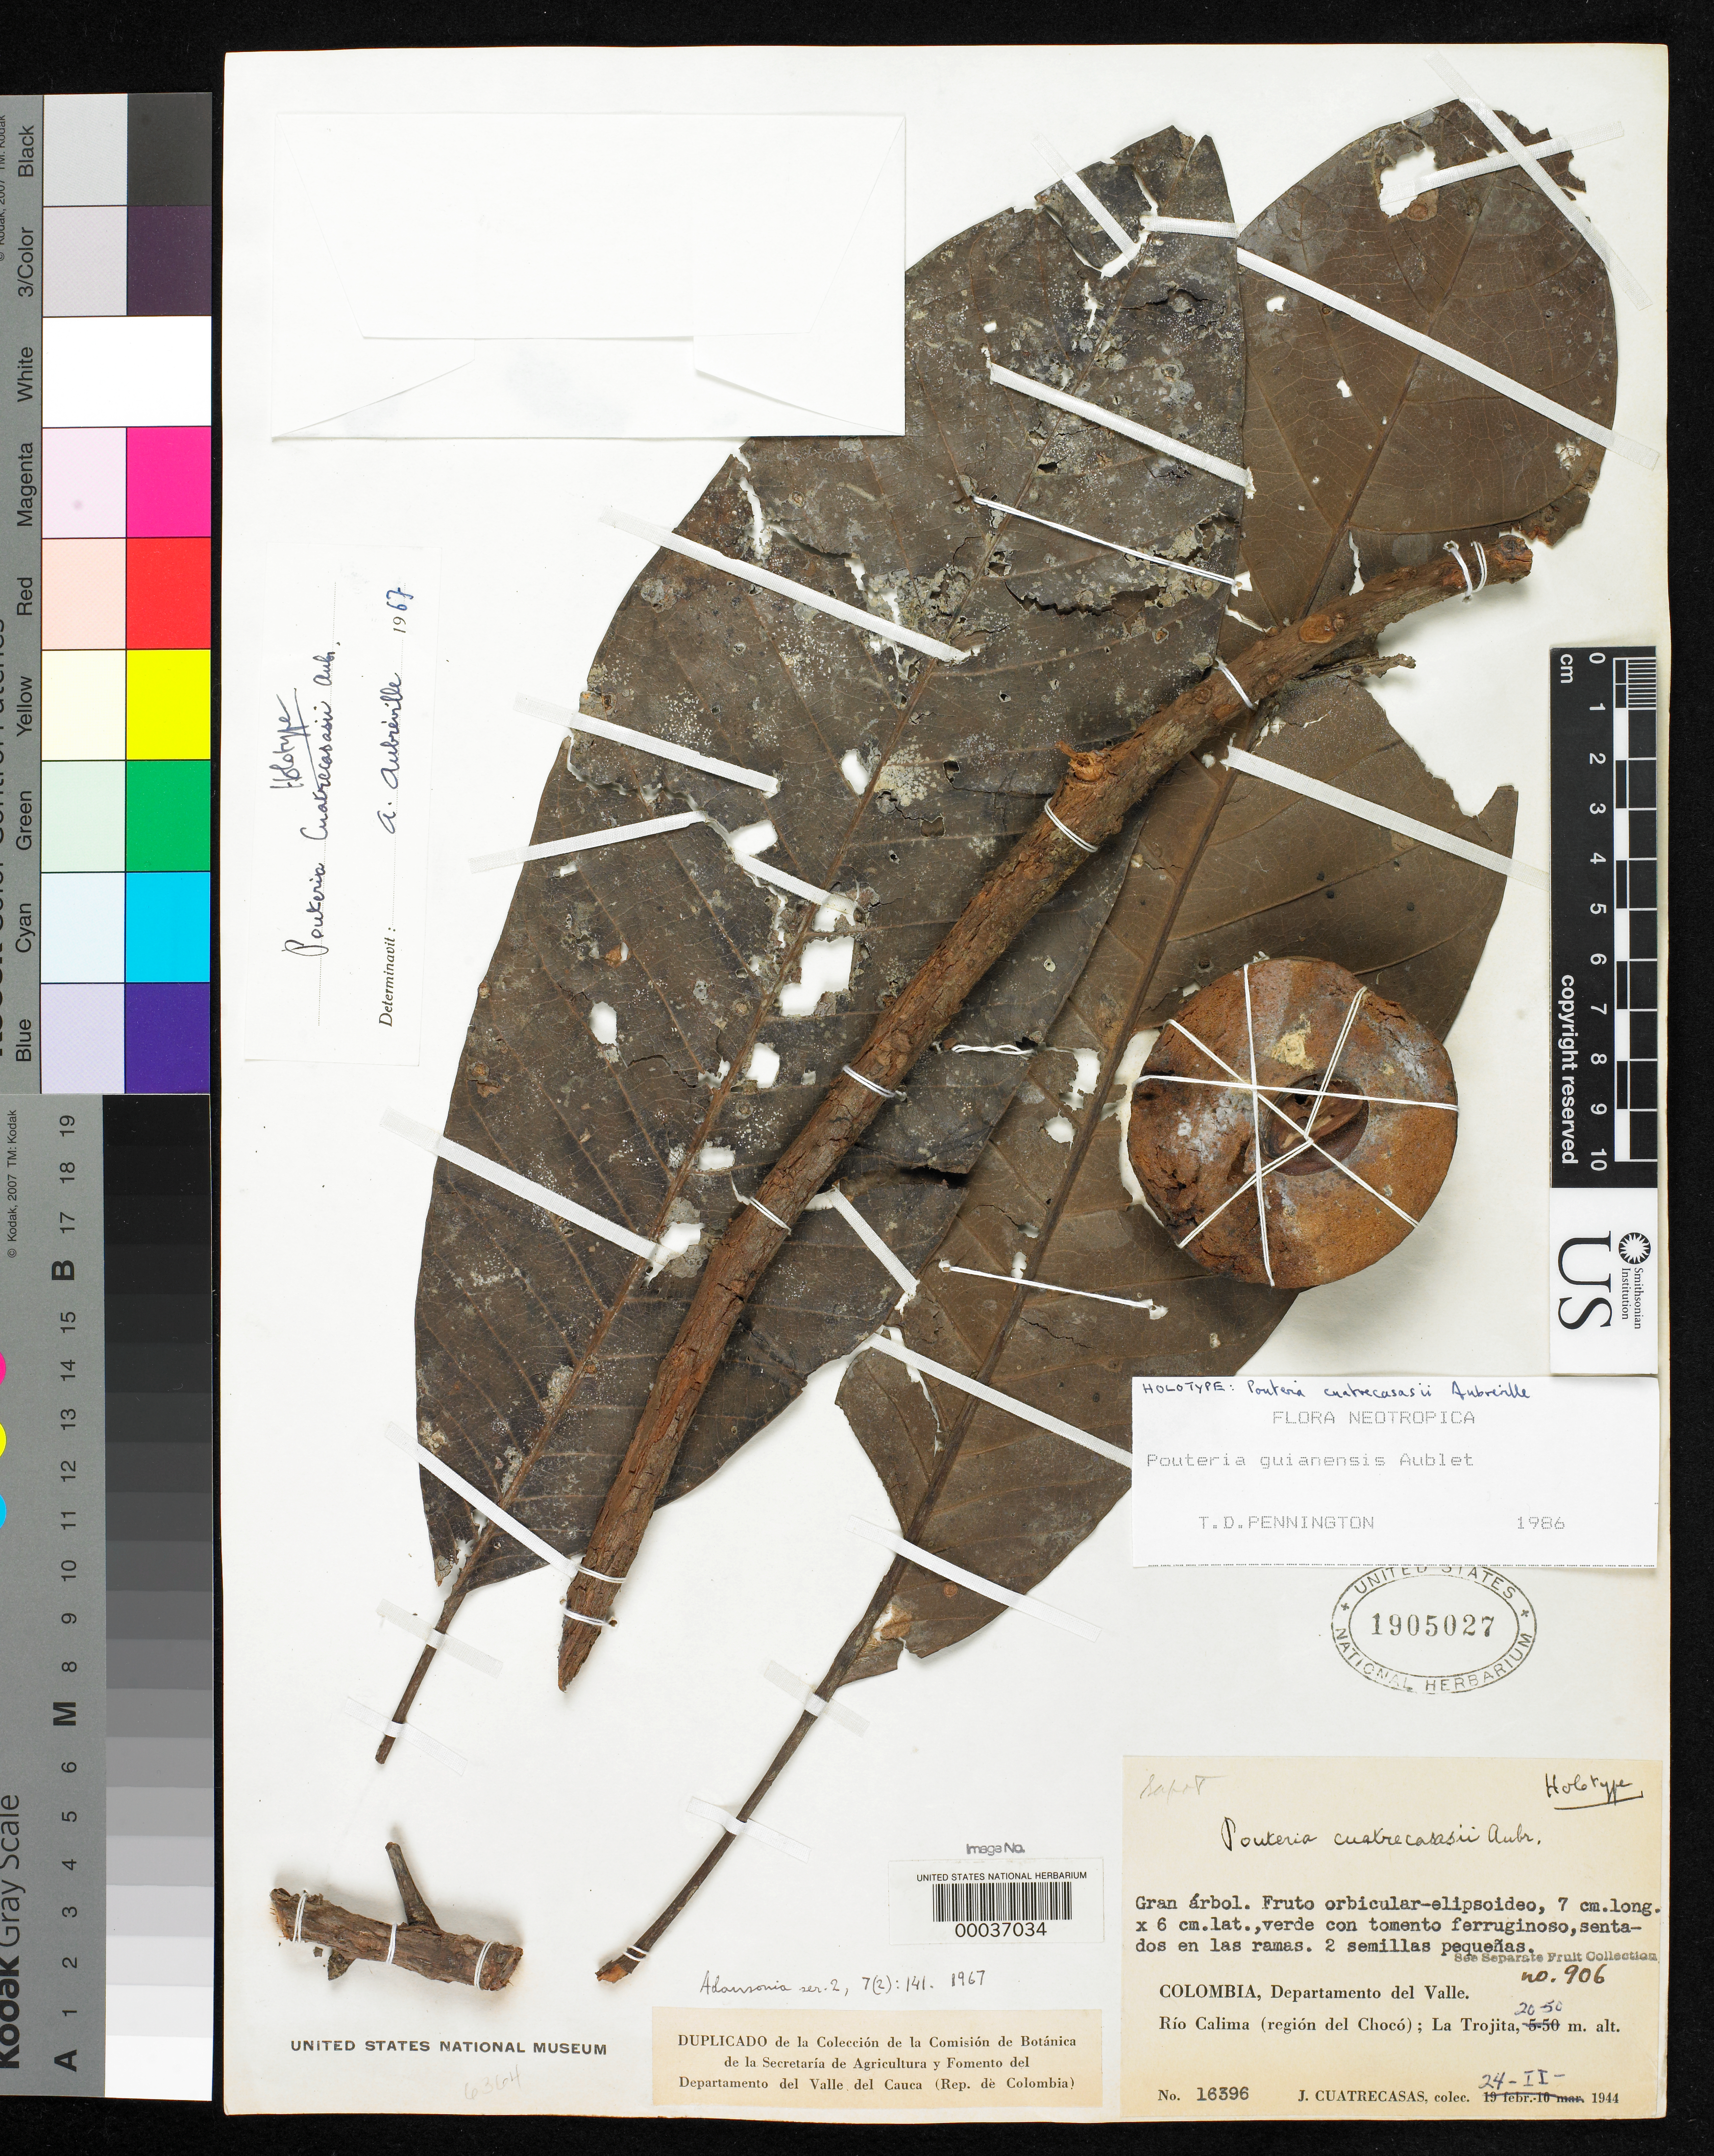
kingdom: Plantae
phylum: Tracheophyta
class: Magnoliopsida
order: Ericales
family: Sapotaceae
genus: Pouteria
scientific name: Pouteria cuatrecasasii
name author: Aubrév.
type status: Holotype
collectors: J. Cuatrecasas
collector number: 16396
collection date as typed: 24 Feb 1944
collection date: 1944-02-24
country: Colombia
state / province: Valle del Cauca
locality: Rio Calima, La Tojita.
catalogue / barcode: US 1905027